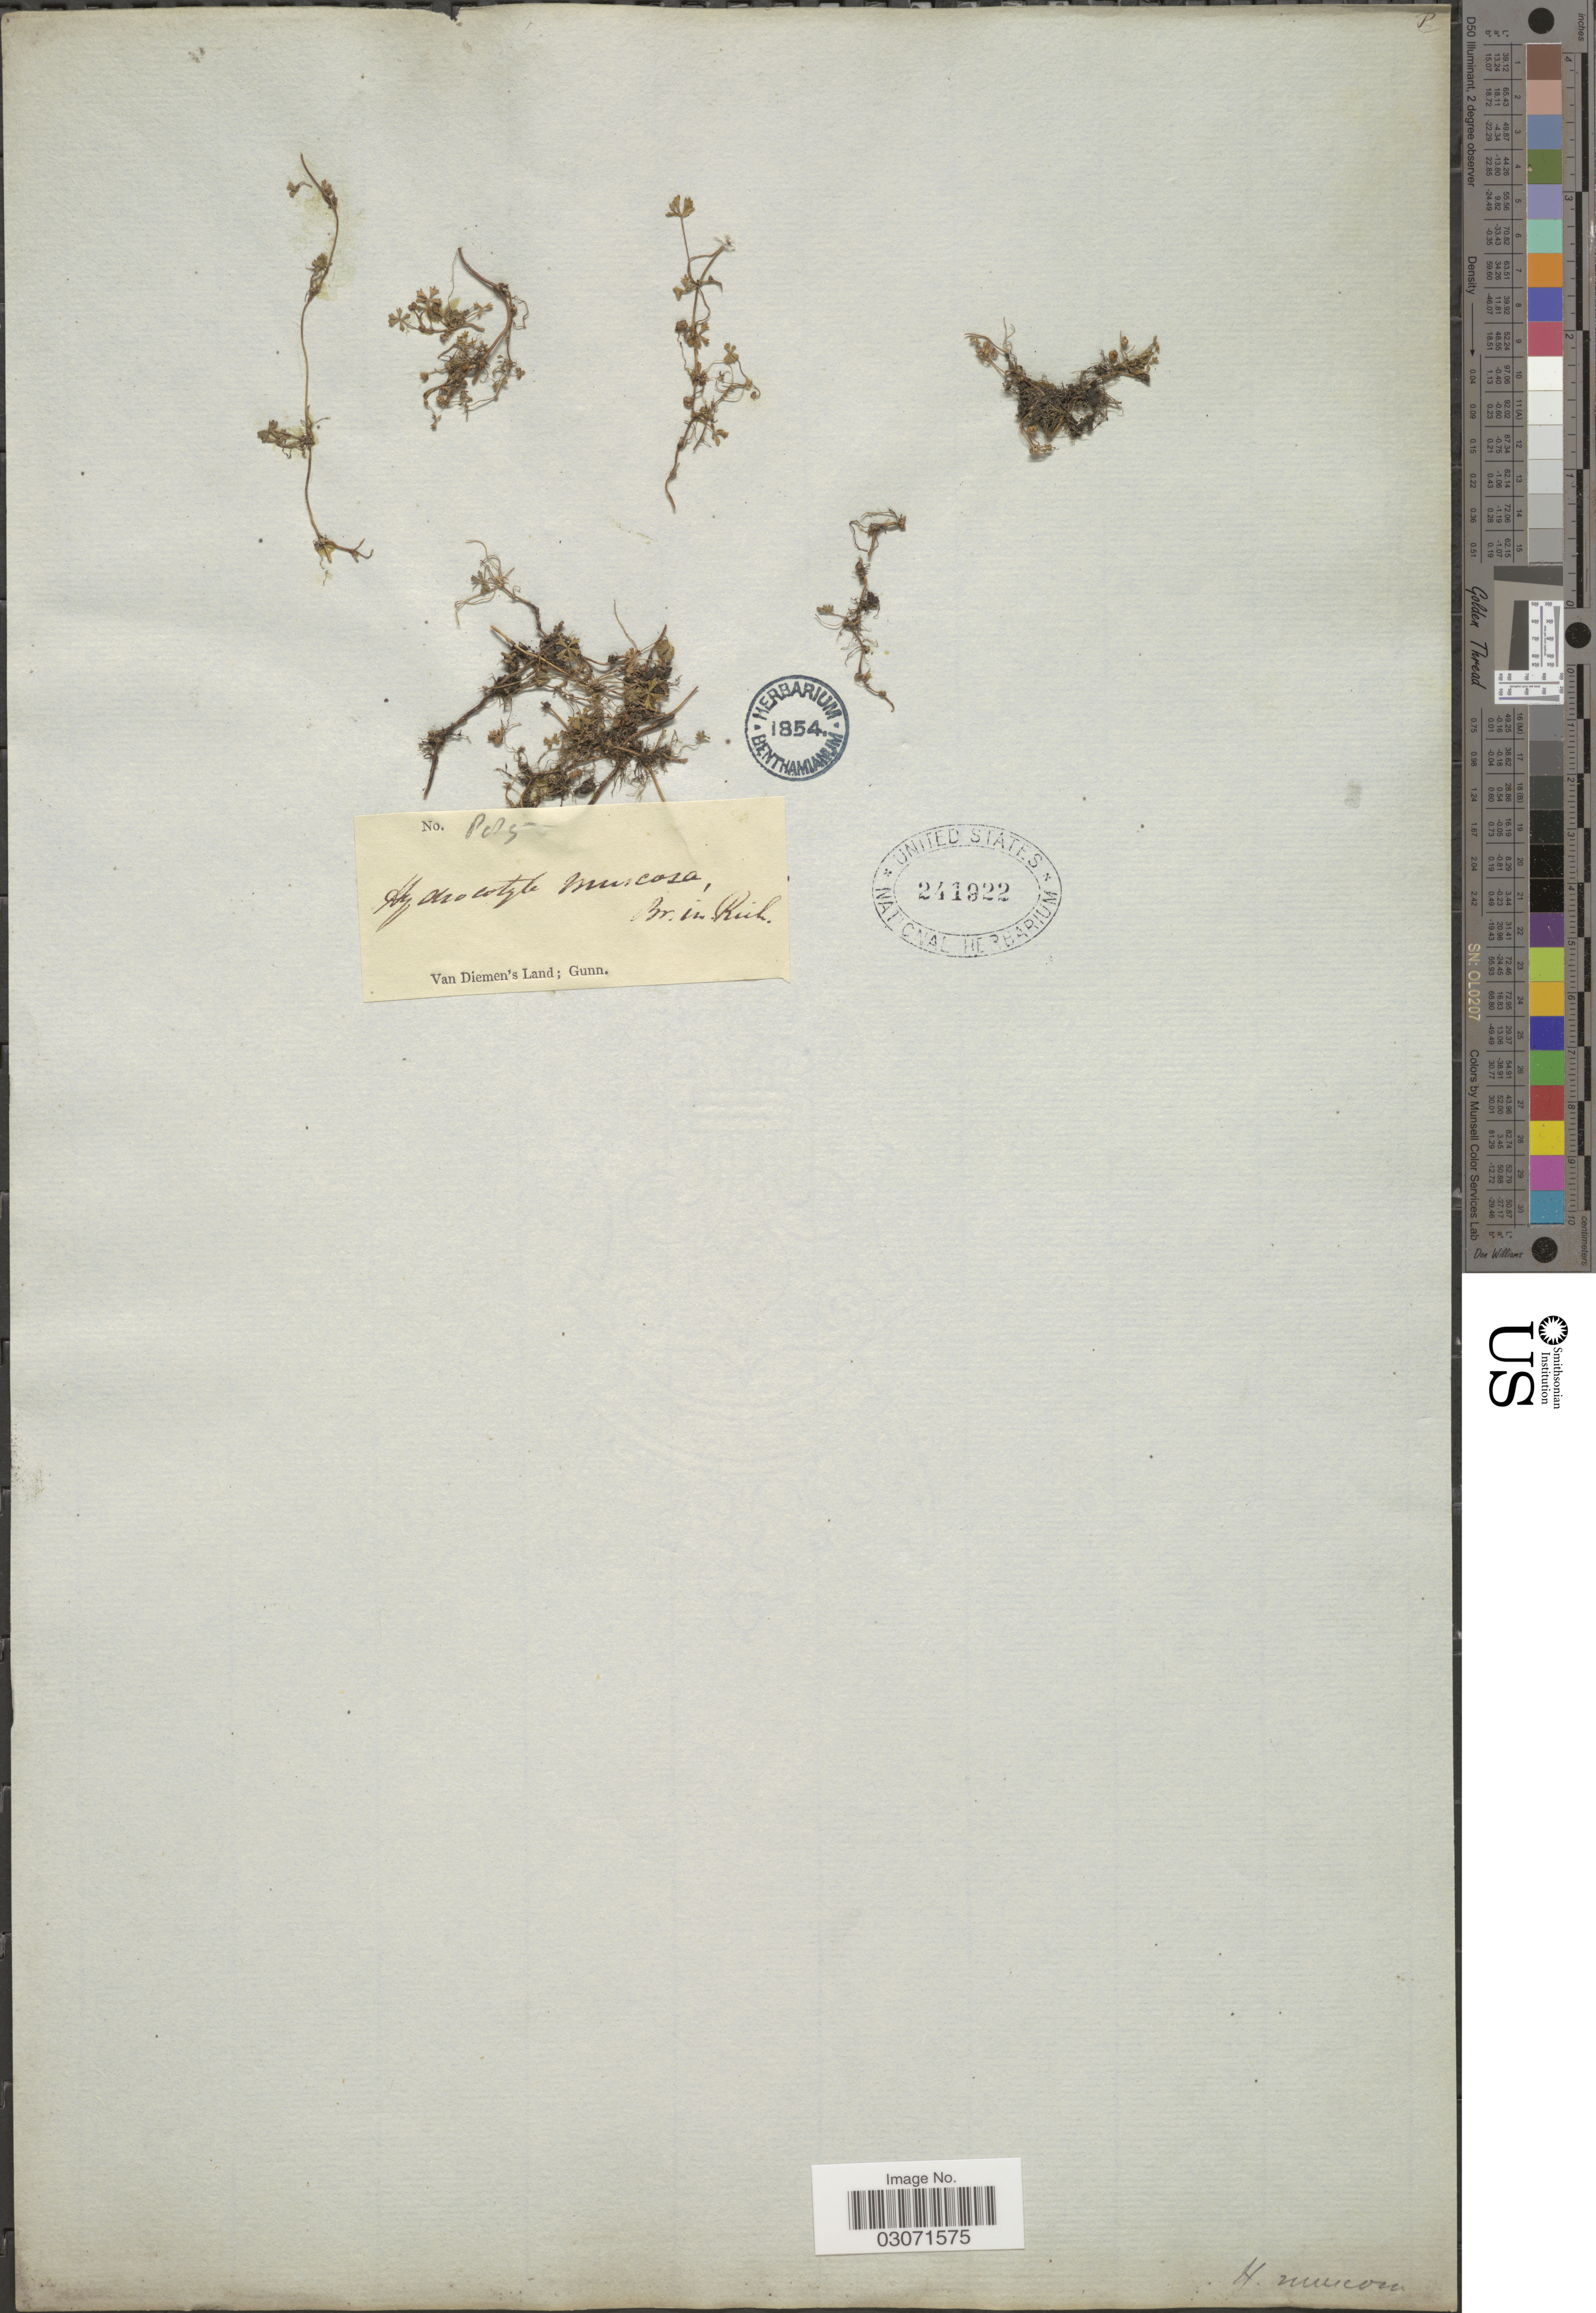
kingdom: Plantae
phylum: Tracheophyta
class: Magnoliopsida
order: Apiales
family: Araliaceae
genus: Hydrocotyle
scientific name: Hydrocotyle muscosa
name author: R. Br. ex A. Rich.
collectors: -. Gunn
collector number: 885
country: Australia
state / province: Tasmania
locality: Van Diemen's Land.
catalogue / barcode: US 241922